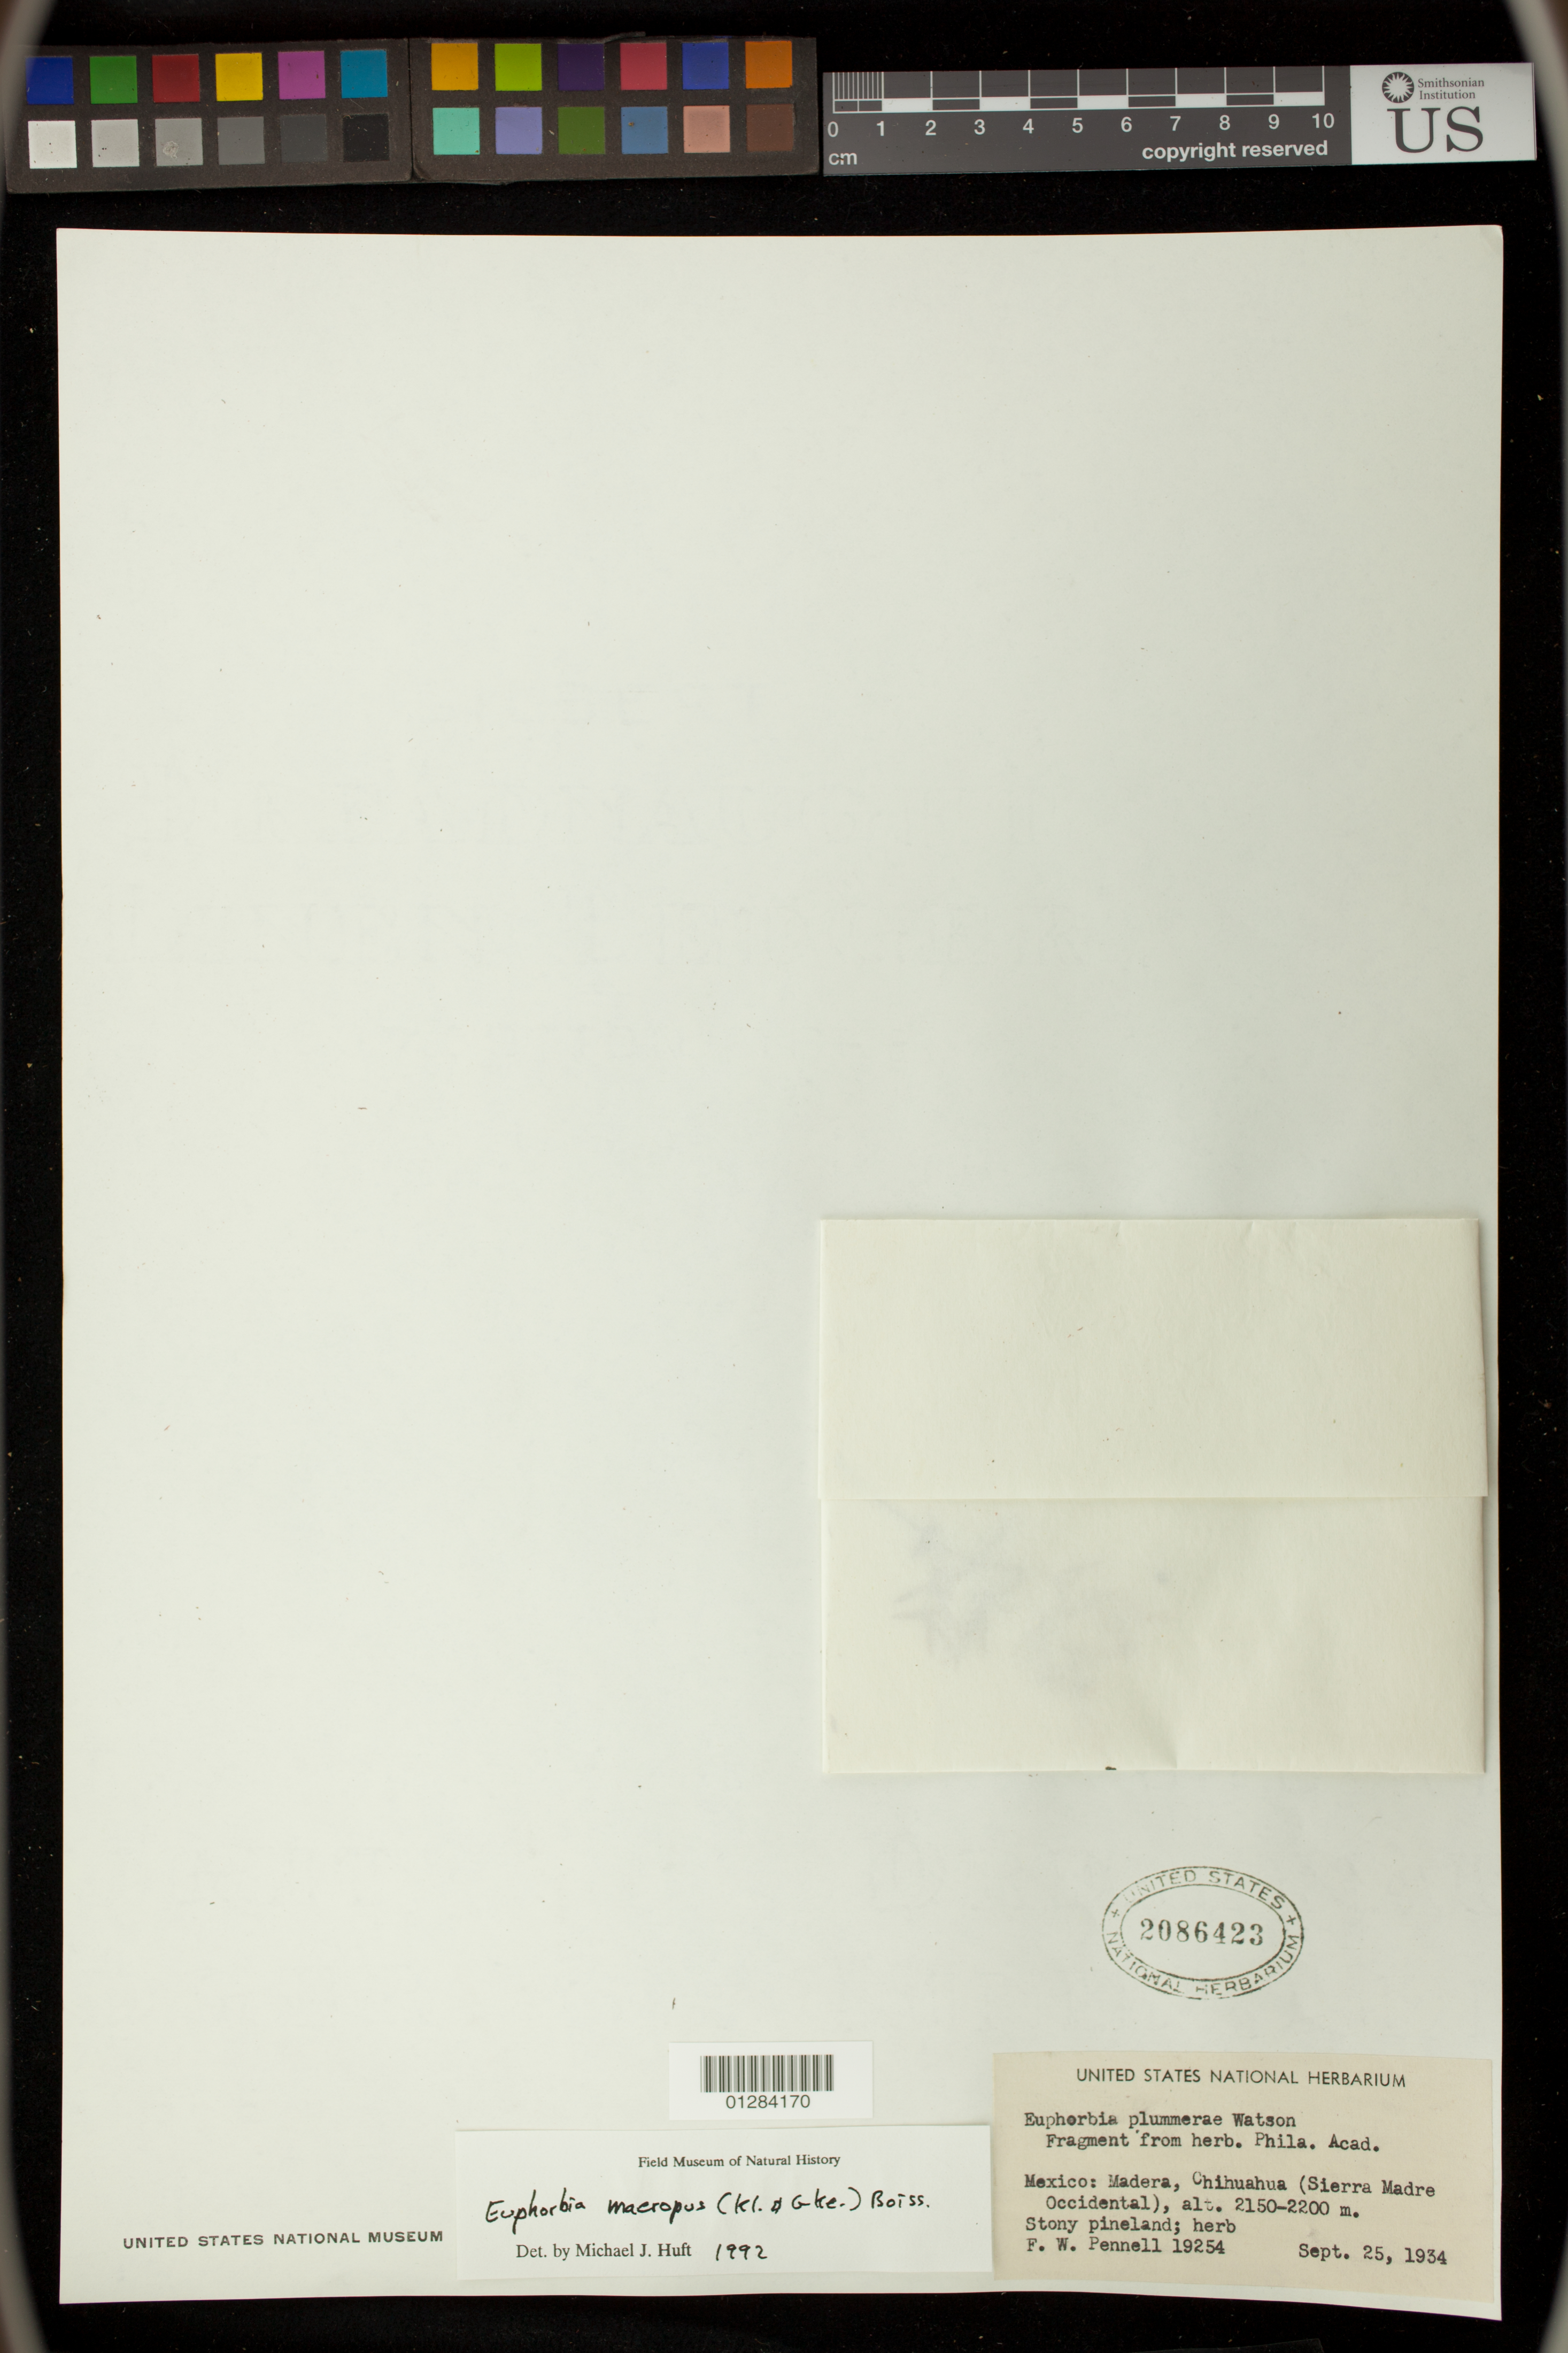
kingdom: Plantae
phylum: Tracheophyta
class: Magnoliopsida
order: Malpighiales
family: Euphorbiaceae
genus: Euphorbia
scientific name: Euphorbia macropus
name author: (Klotzsch & Garcke) Boiss.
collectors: F. W. Pennell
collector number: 19254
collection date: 1934-09-25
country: Mexico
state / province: Chihuahua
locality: Madera (Sierra Madre Occidental)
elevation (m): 2150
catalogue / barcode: US 2086423